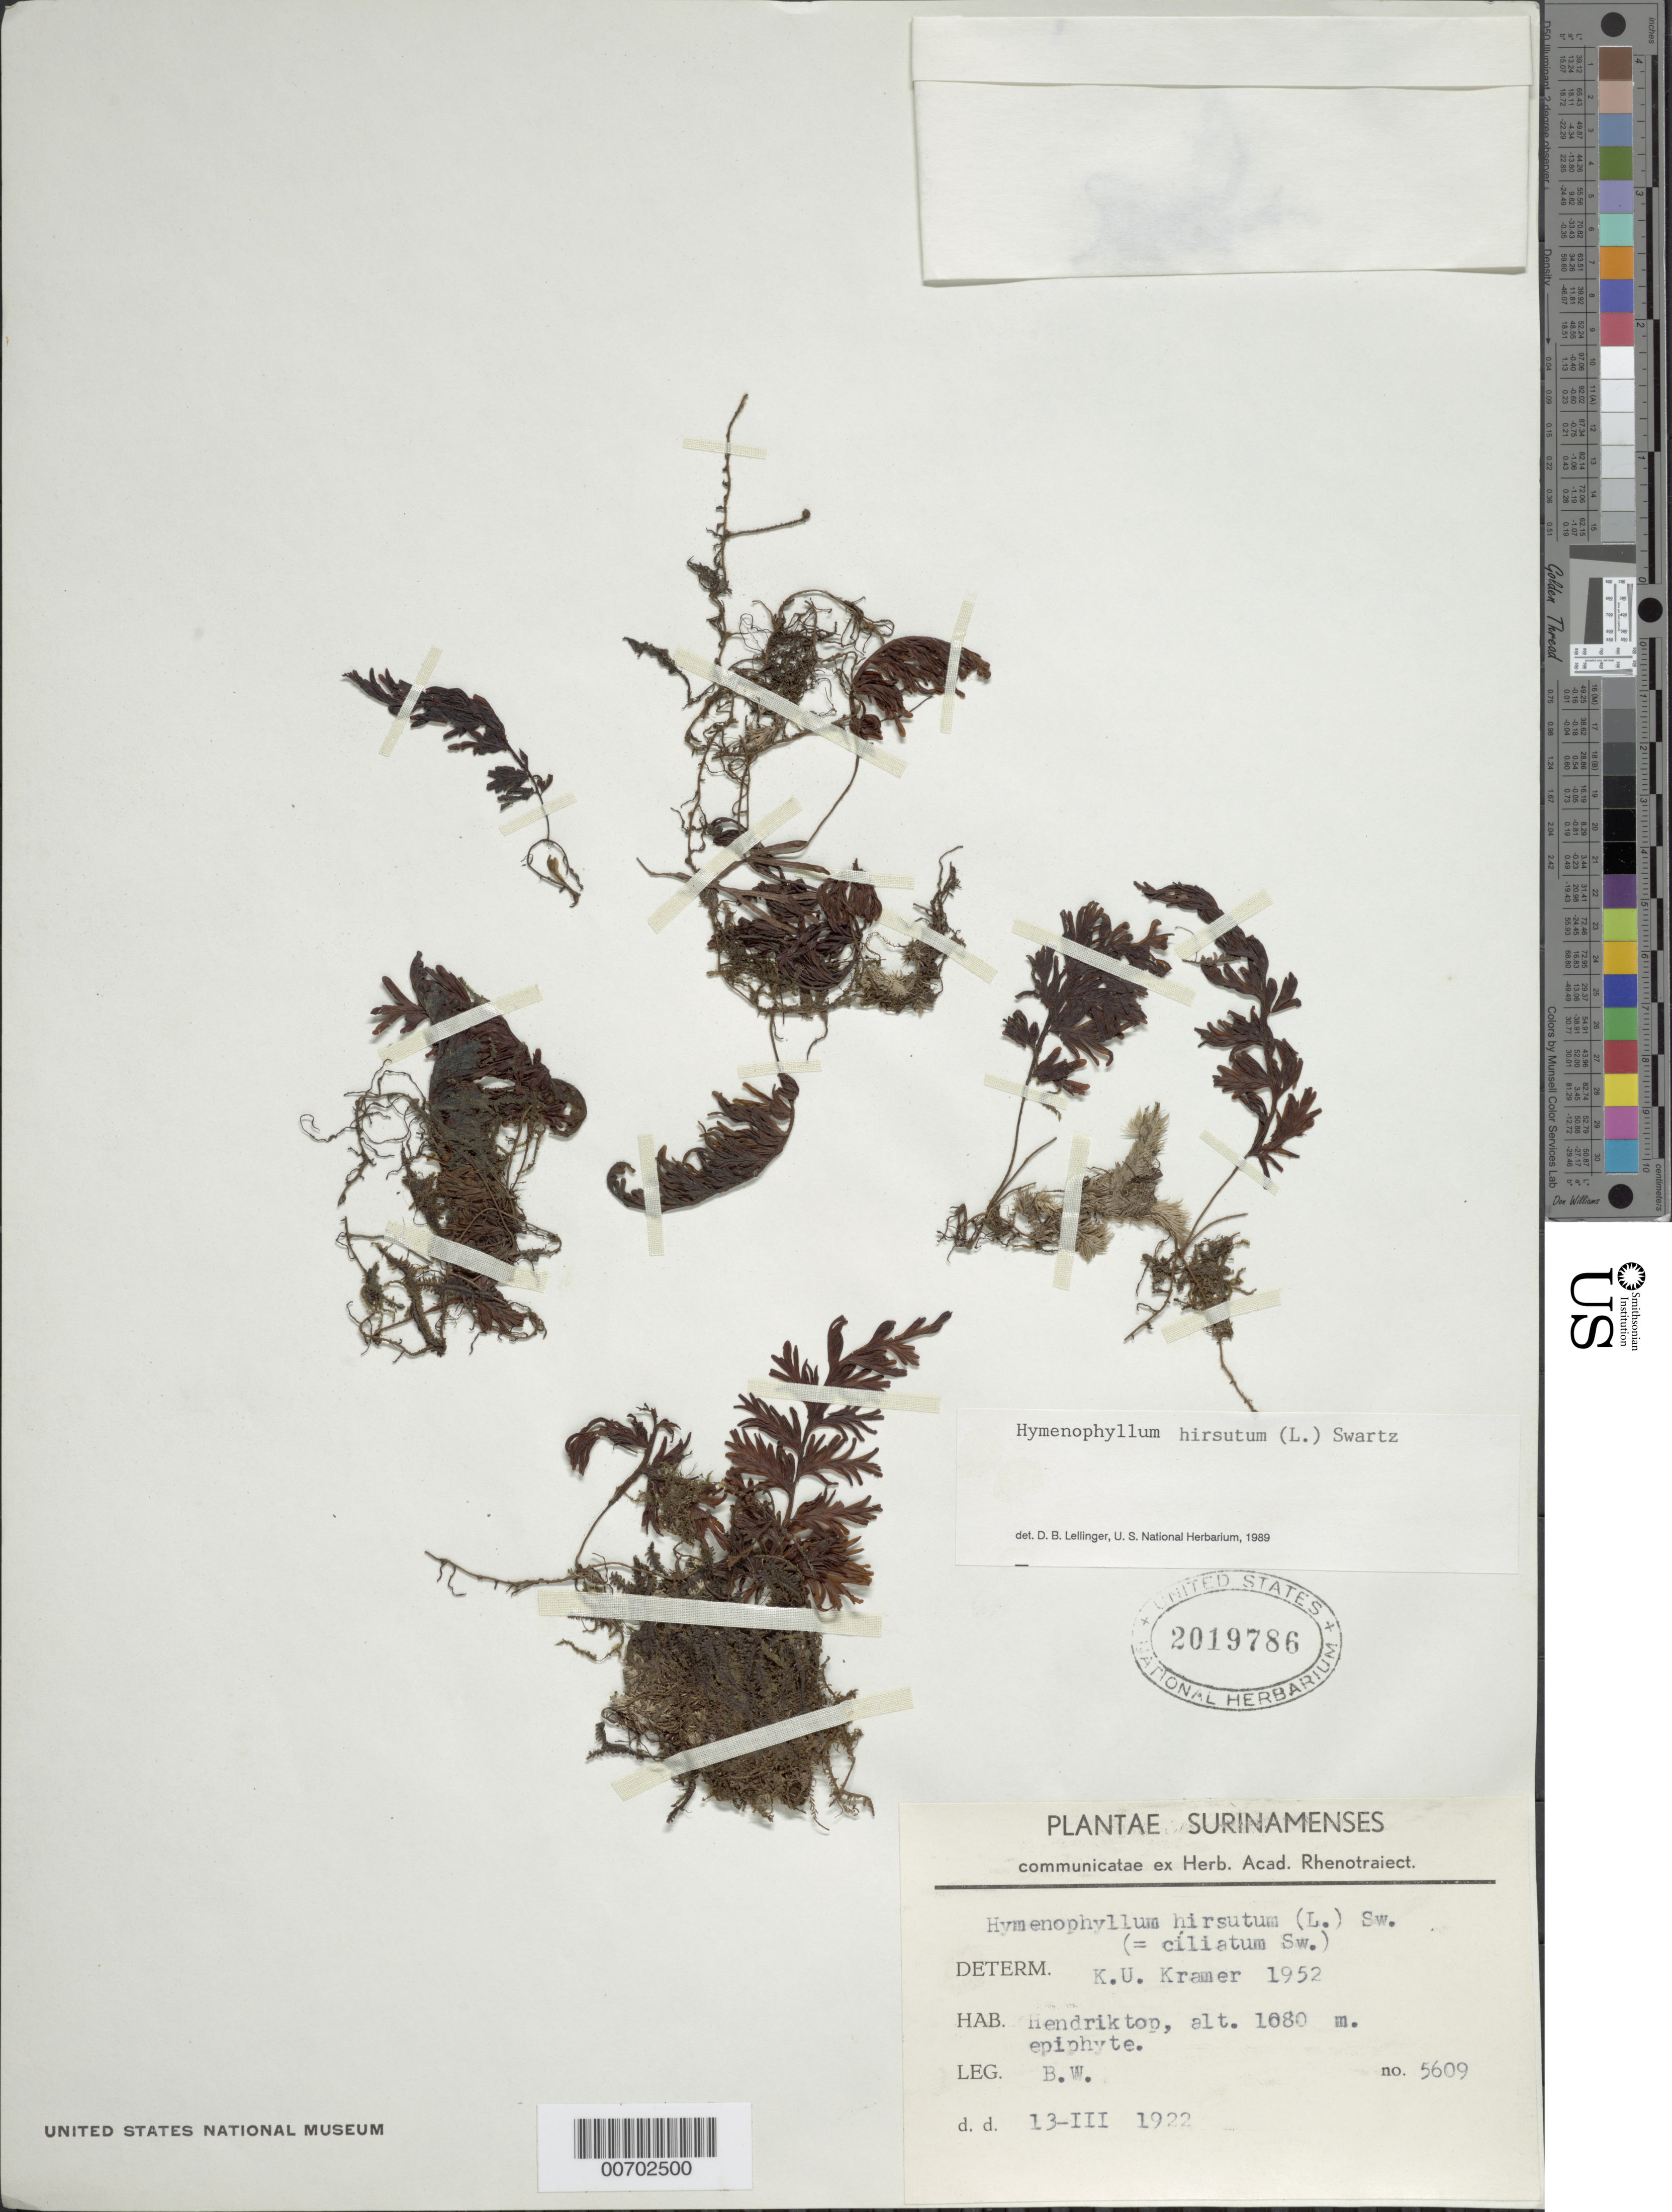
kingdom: Plantae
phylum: Tracheophyta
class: Polypodiopsida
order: Hymenophyllales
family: Hymenophyllaceae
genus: Hymenophyllum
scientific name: Hymenophyllum hirsutum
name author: (L.) Sw.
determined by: Lellinger, David B., (BOT), Smithsonian Institution - National Museum of Natural History (UNITED STATES)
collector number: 5609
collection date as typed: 13-Mar-22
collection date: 1922-03-13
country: Suriname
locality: Hendriktop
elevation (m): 1080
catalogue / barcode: US 2019786